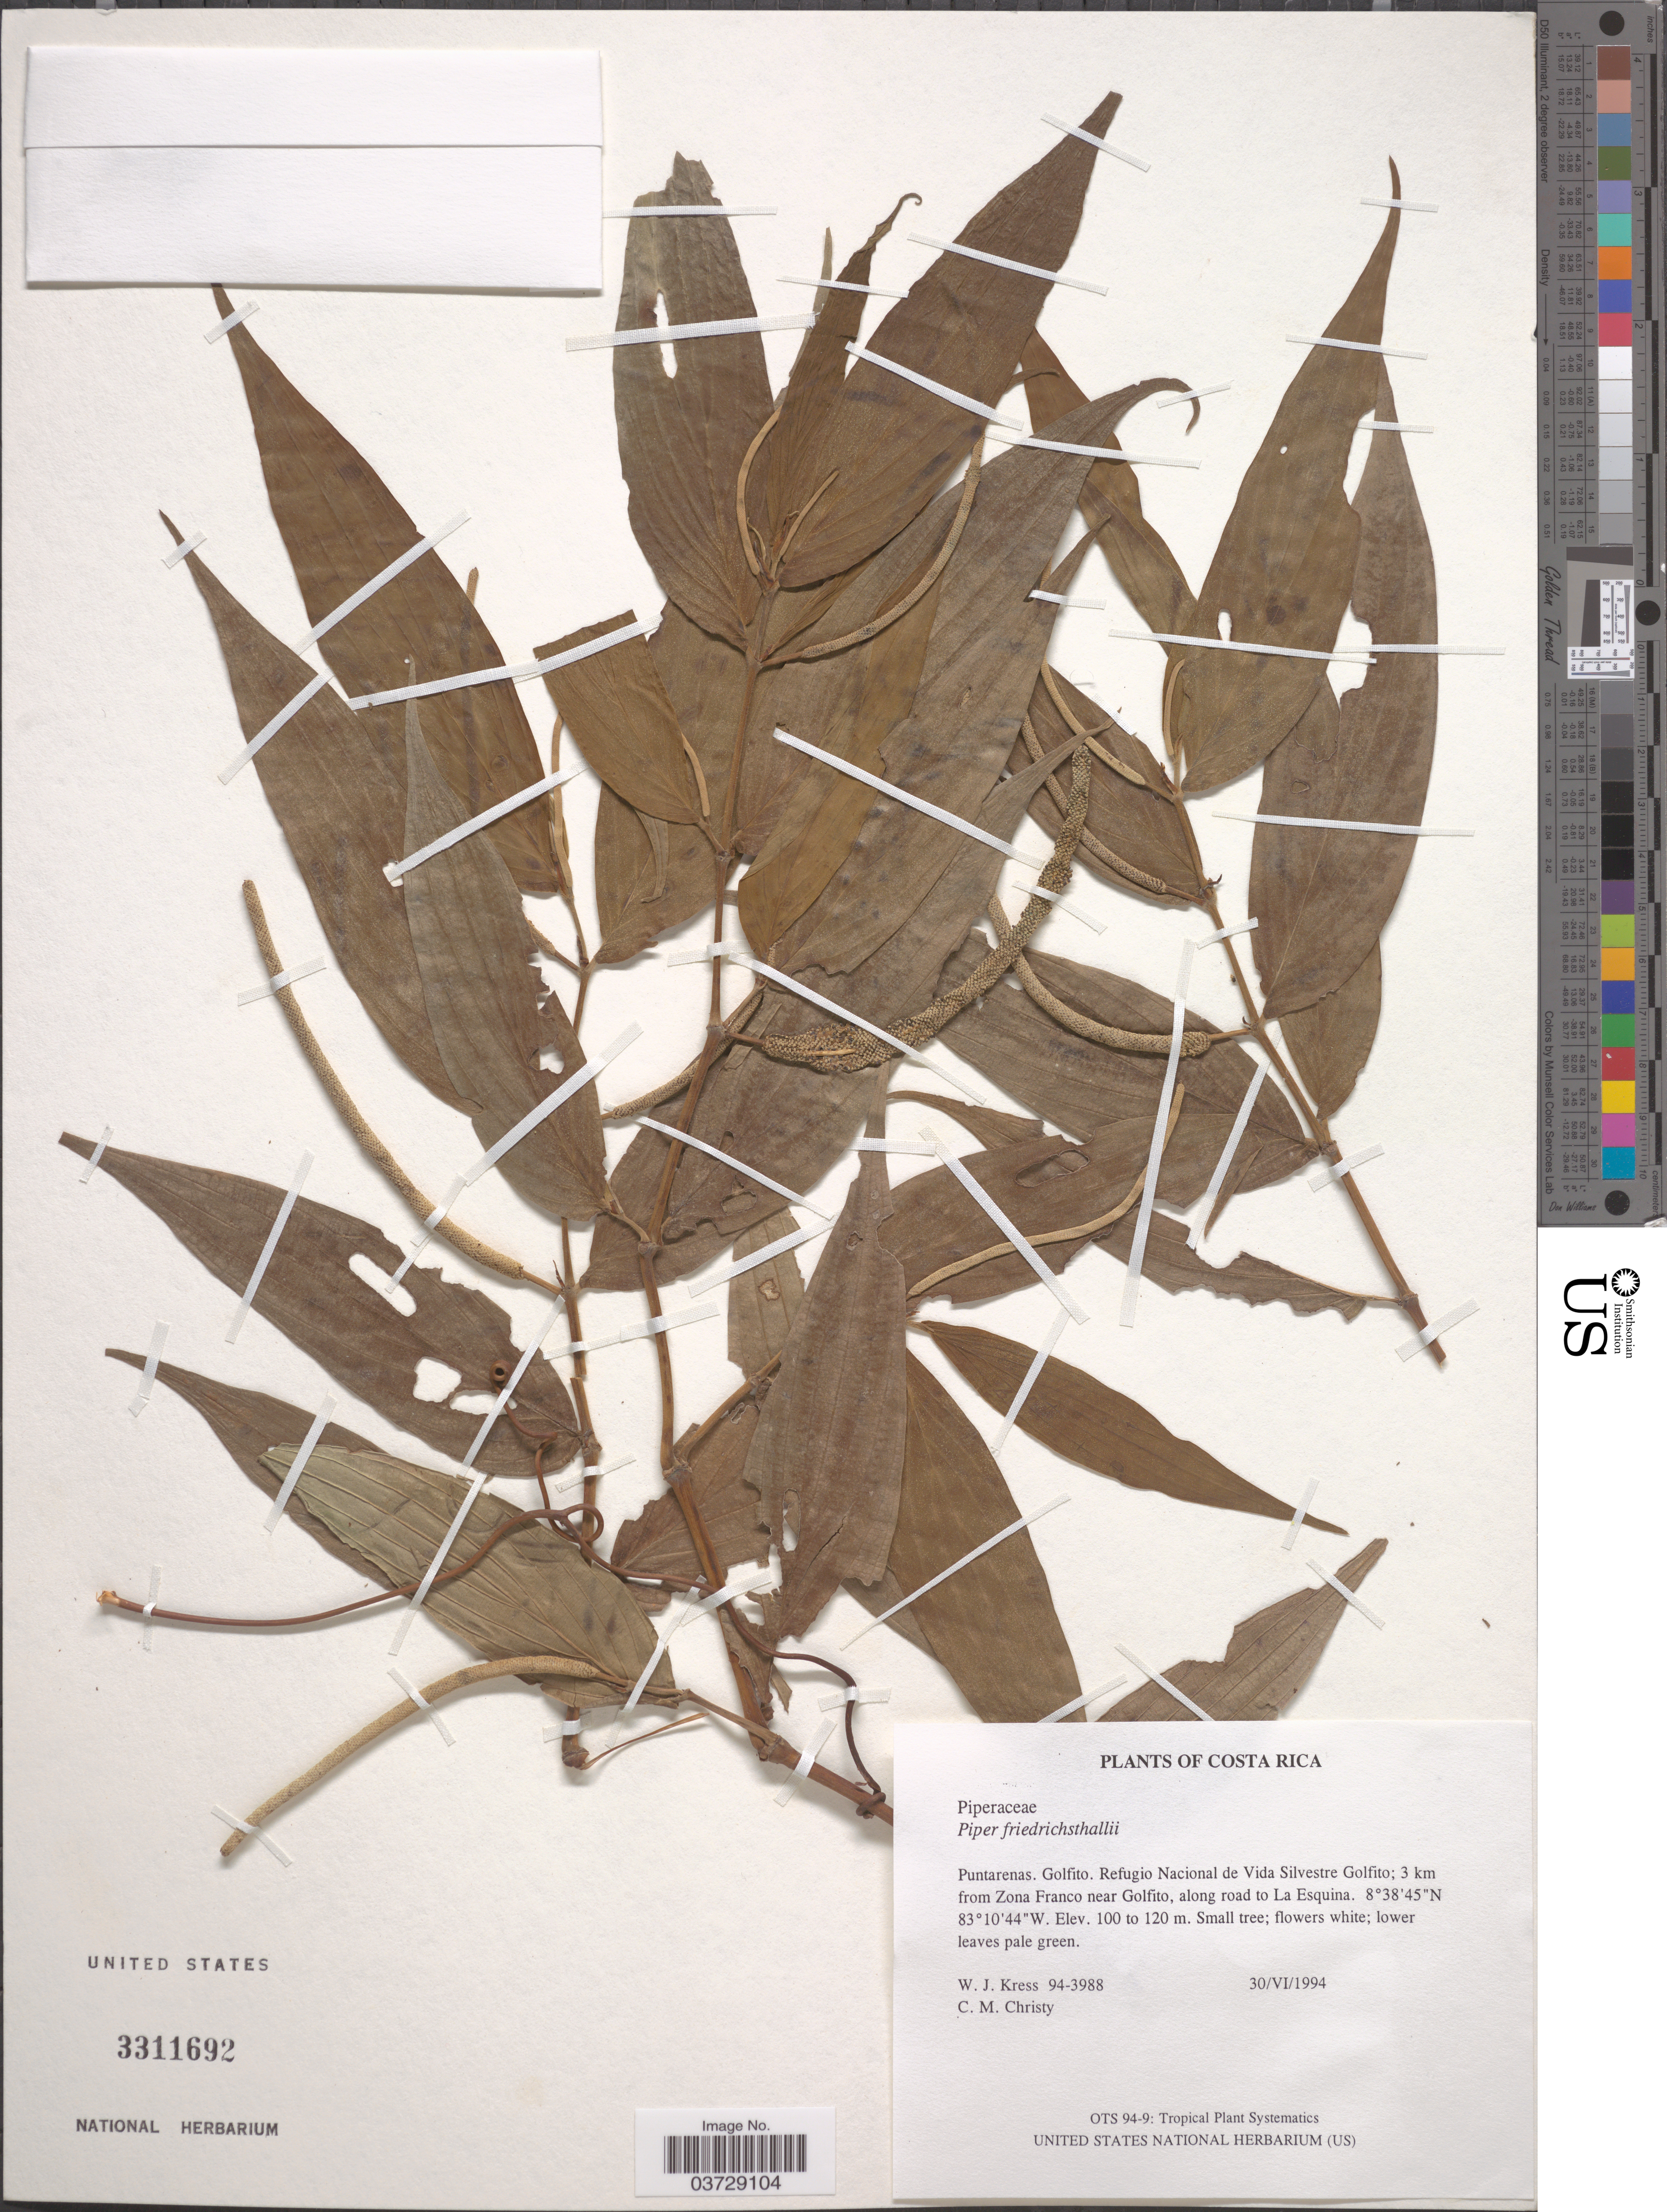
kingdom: Plantae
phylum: Tracheophyta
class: Magnoliopsida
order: Piperales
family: Piperaceae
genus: Piper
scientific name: Piper friedrichsthalii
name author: C. DC.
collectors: W. J. Kress & C. M. Christy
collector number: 94-3988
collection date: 1994-06-30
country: Costa Rica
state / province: Puntarenas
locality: Golfito. Refugio Nacional de Vida Silvestre Golfito; 3 km from Zona Franco near Golfito, along road to La Esquina.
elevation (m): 100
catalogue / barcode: US 3311692